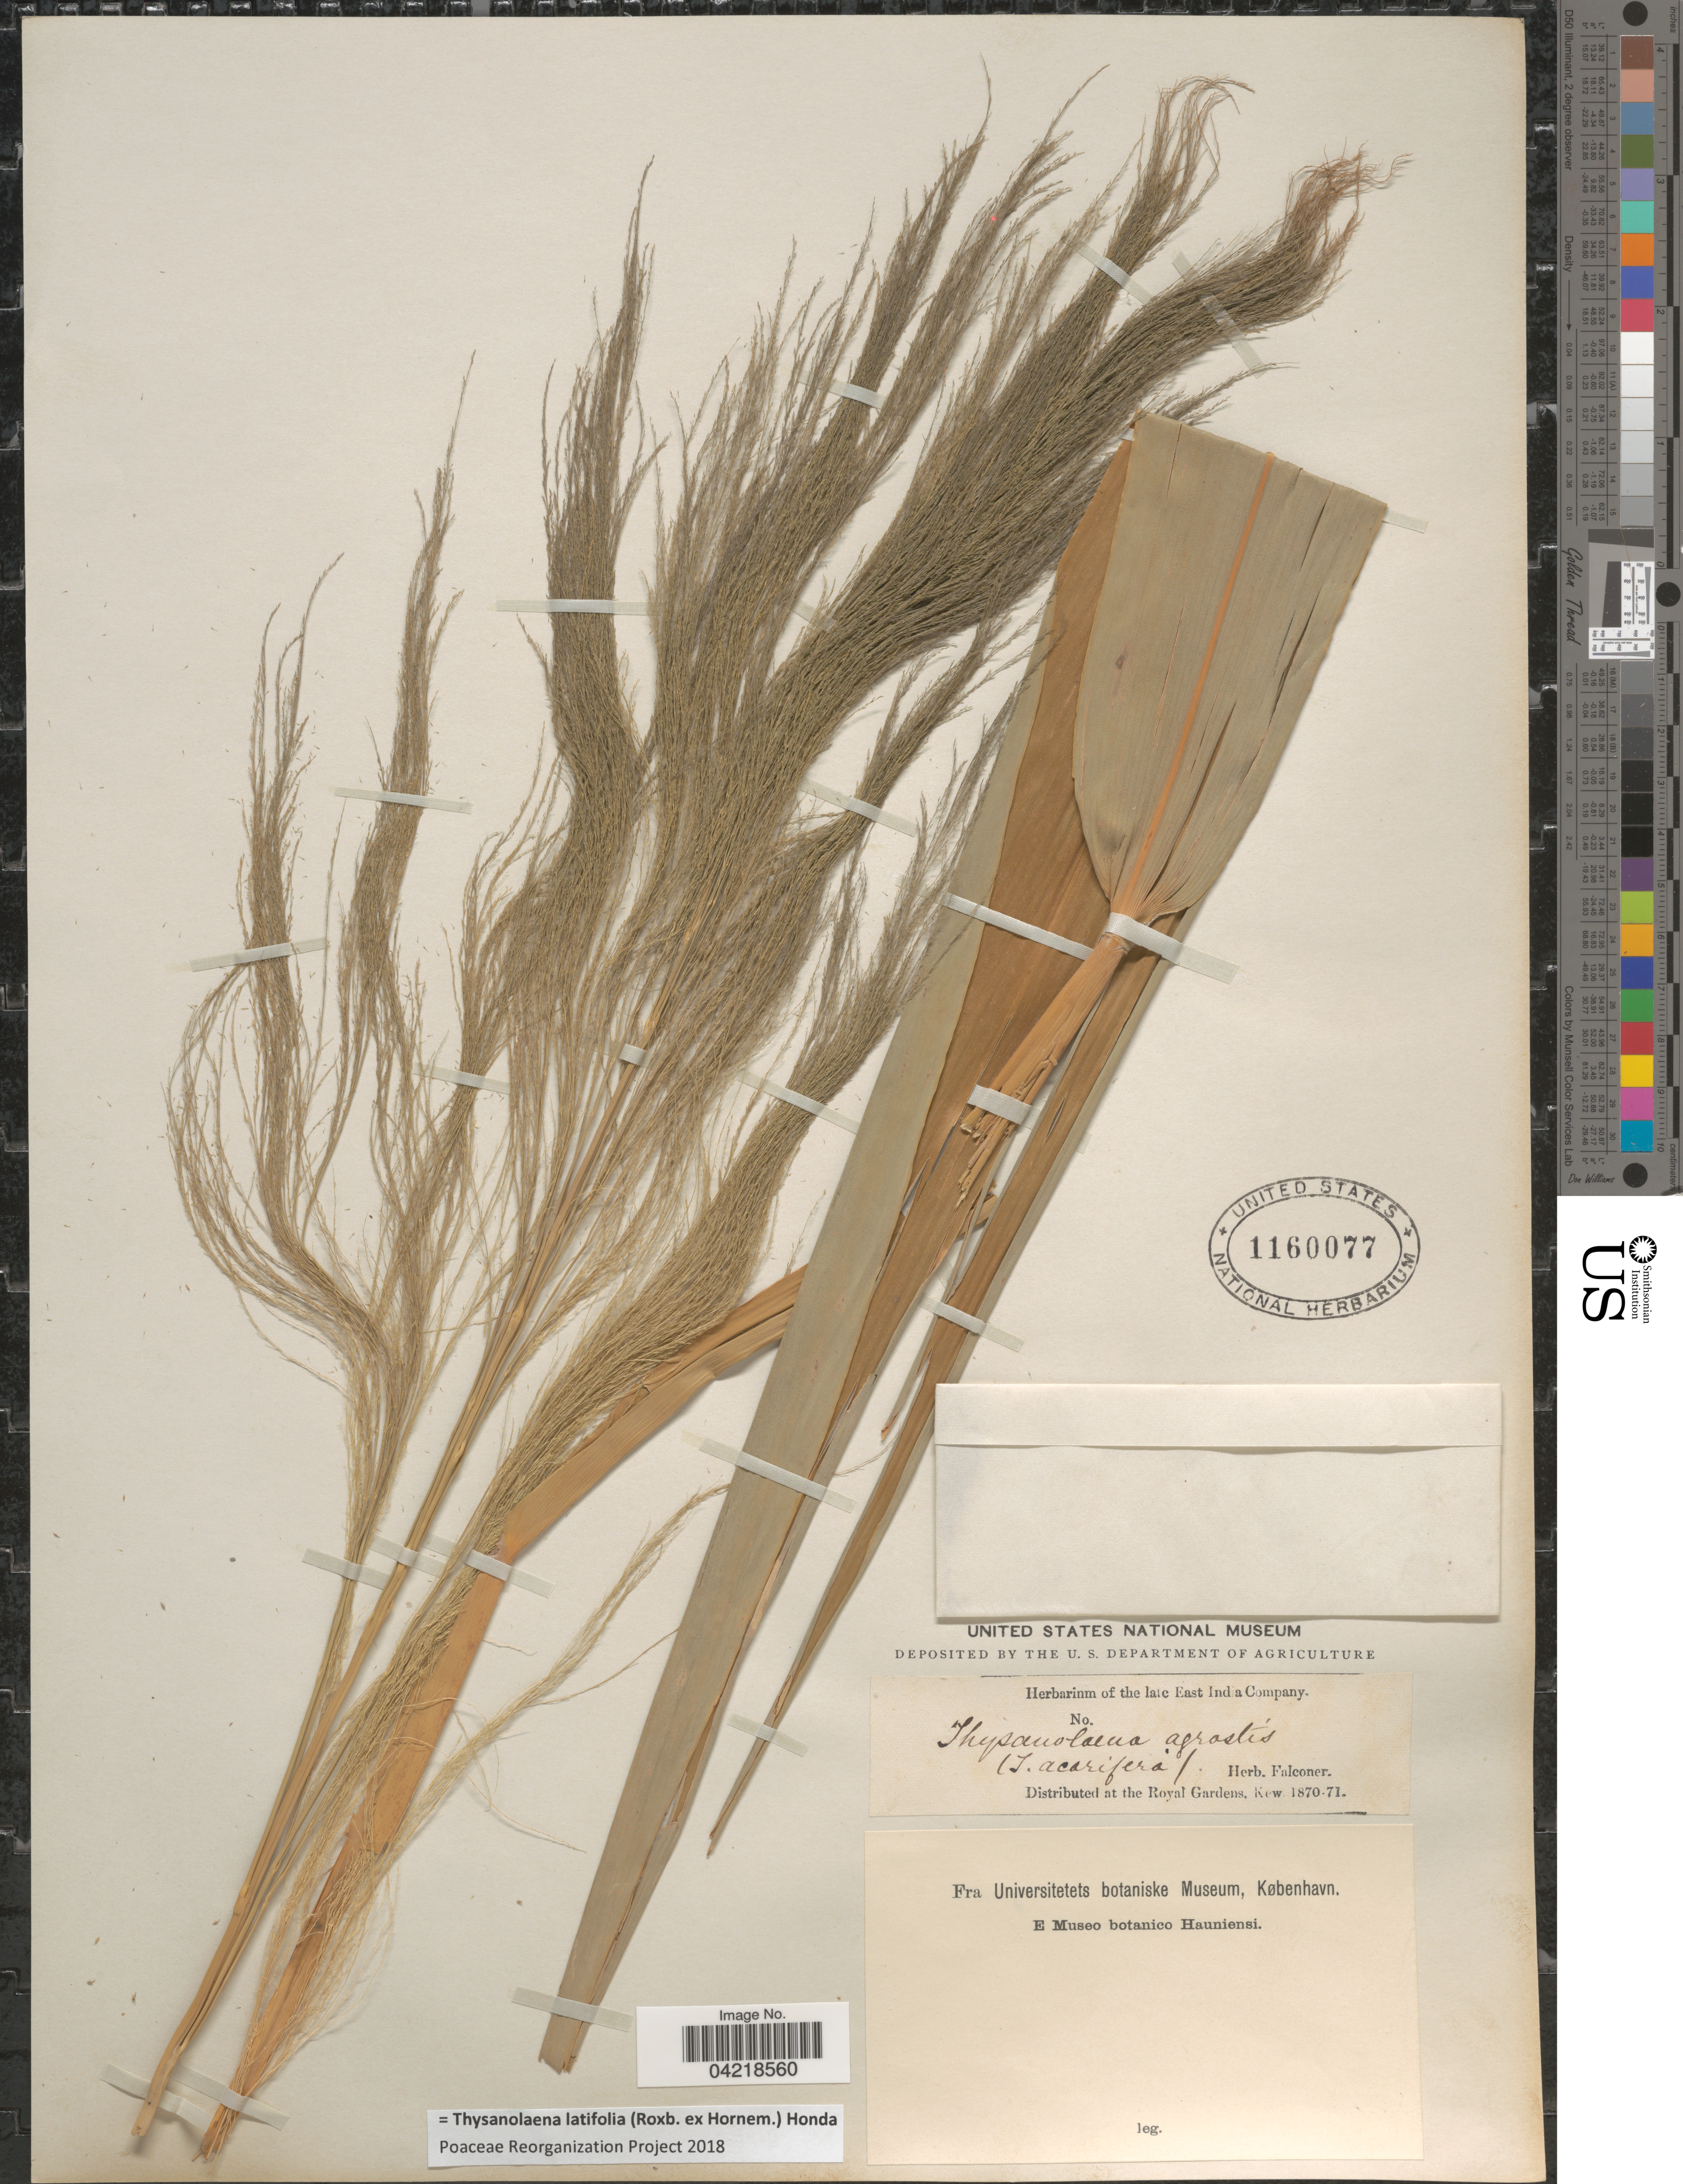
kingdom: Plantae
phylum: Tracheophyta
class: Liliopsida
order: Poales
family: Poaceae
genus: Thysanolaena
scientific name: Thysanolaena latifolia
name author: (Roxb. ex Hornem.) Honda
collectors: ex herb. Falconer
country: India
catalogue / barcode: US 1160077